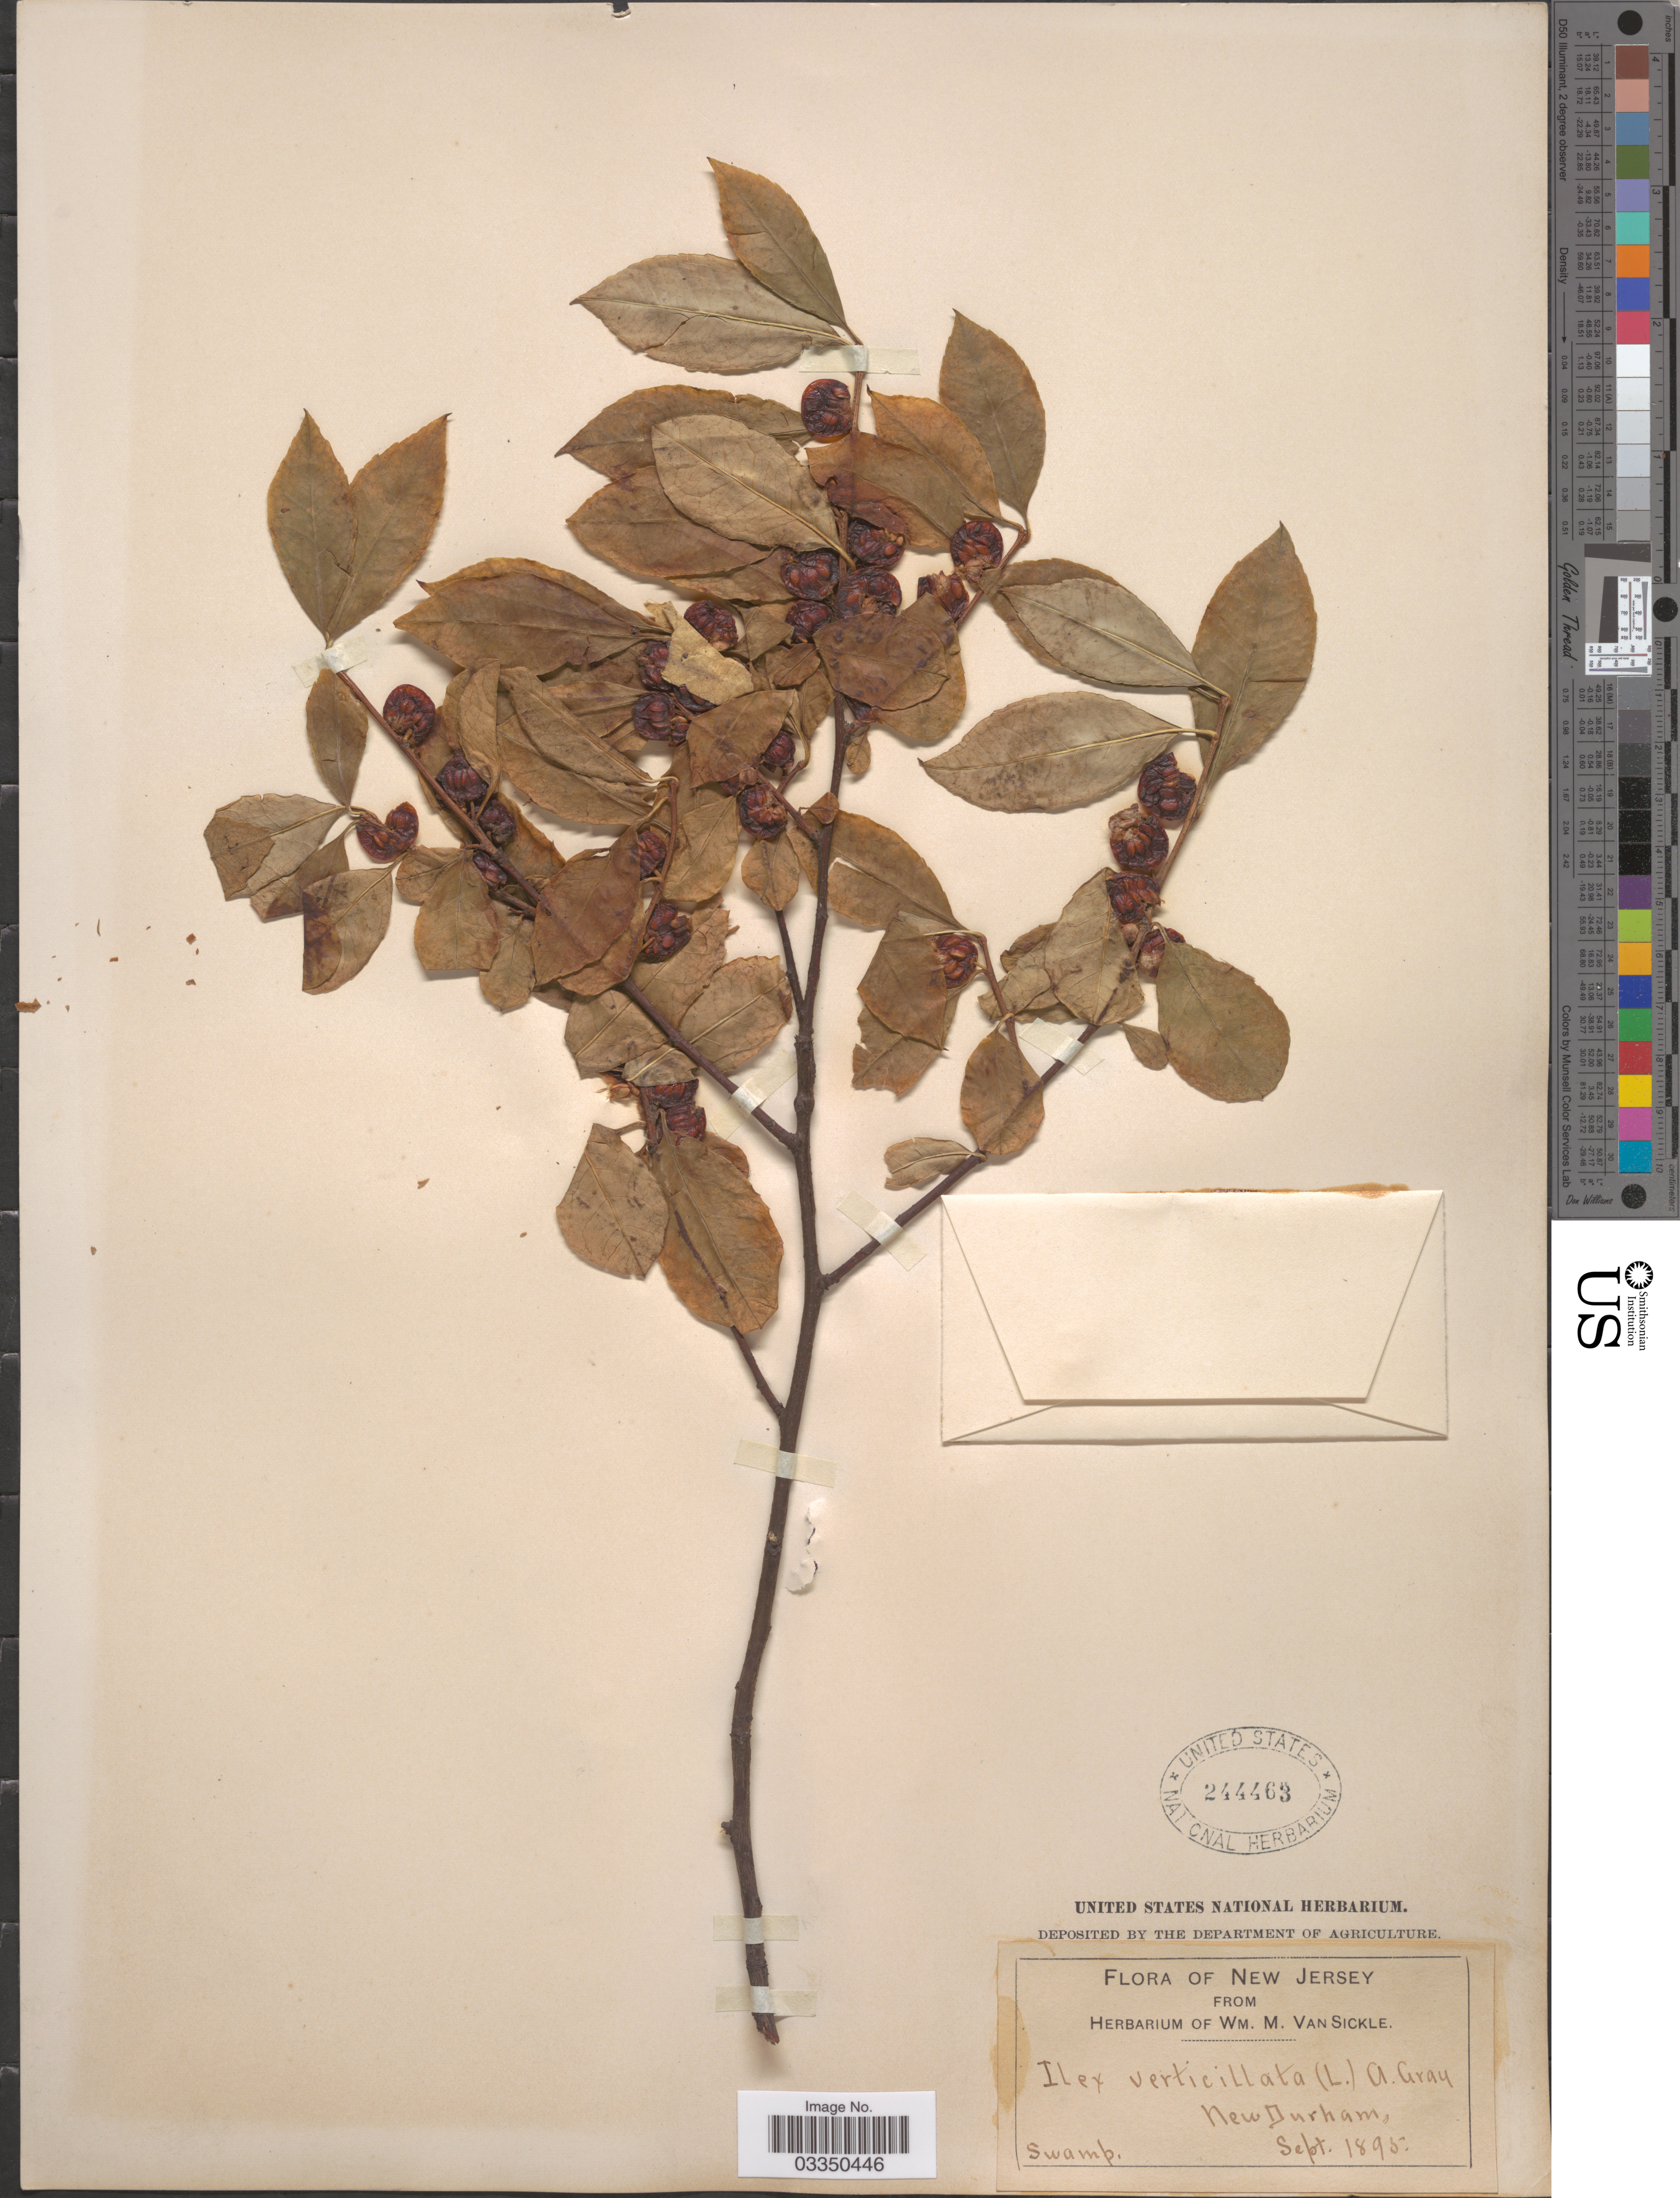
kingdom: Plantae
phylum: Tracheophyta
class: Magnoliopsida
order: Aquifoliales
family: Aquifoliaceae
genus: Ilex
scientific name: Ilex verticillata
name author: (L.) A. Gray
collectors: ex herb. Wm. M. Van Sickle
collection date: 1895-09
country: United States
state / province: New Jersey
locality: New Durham.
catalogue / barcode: US 244463